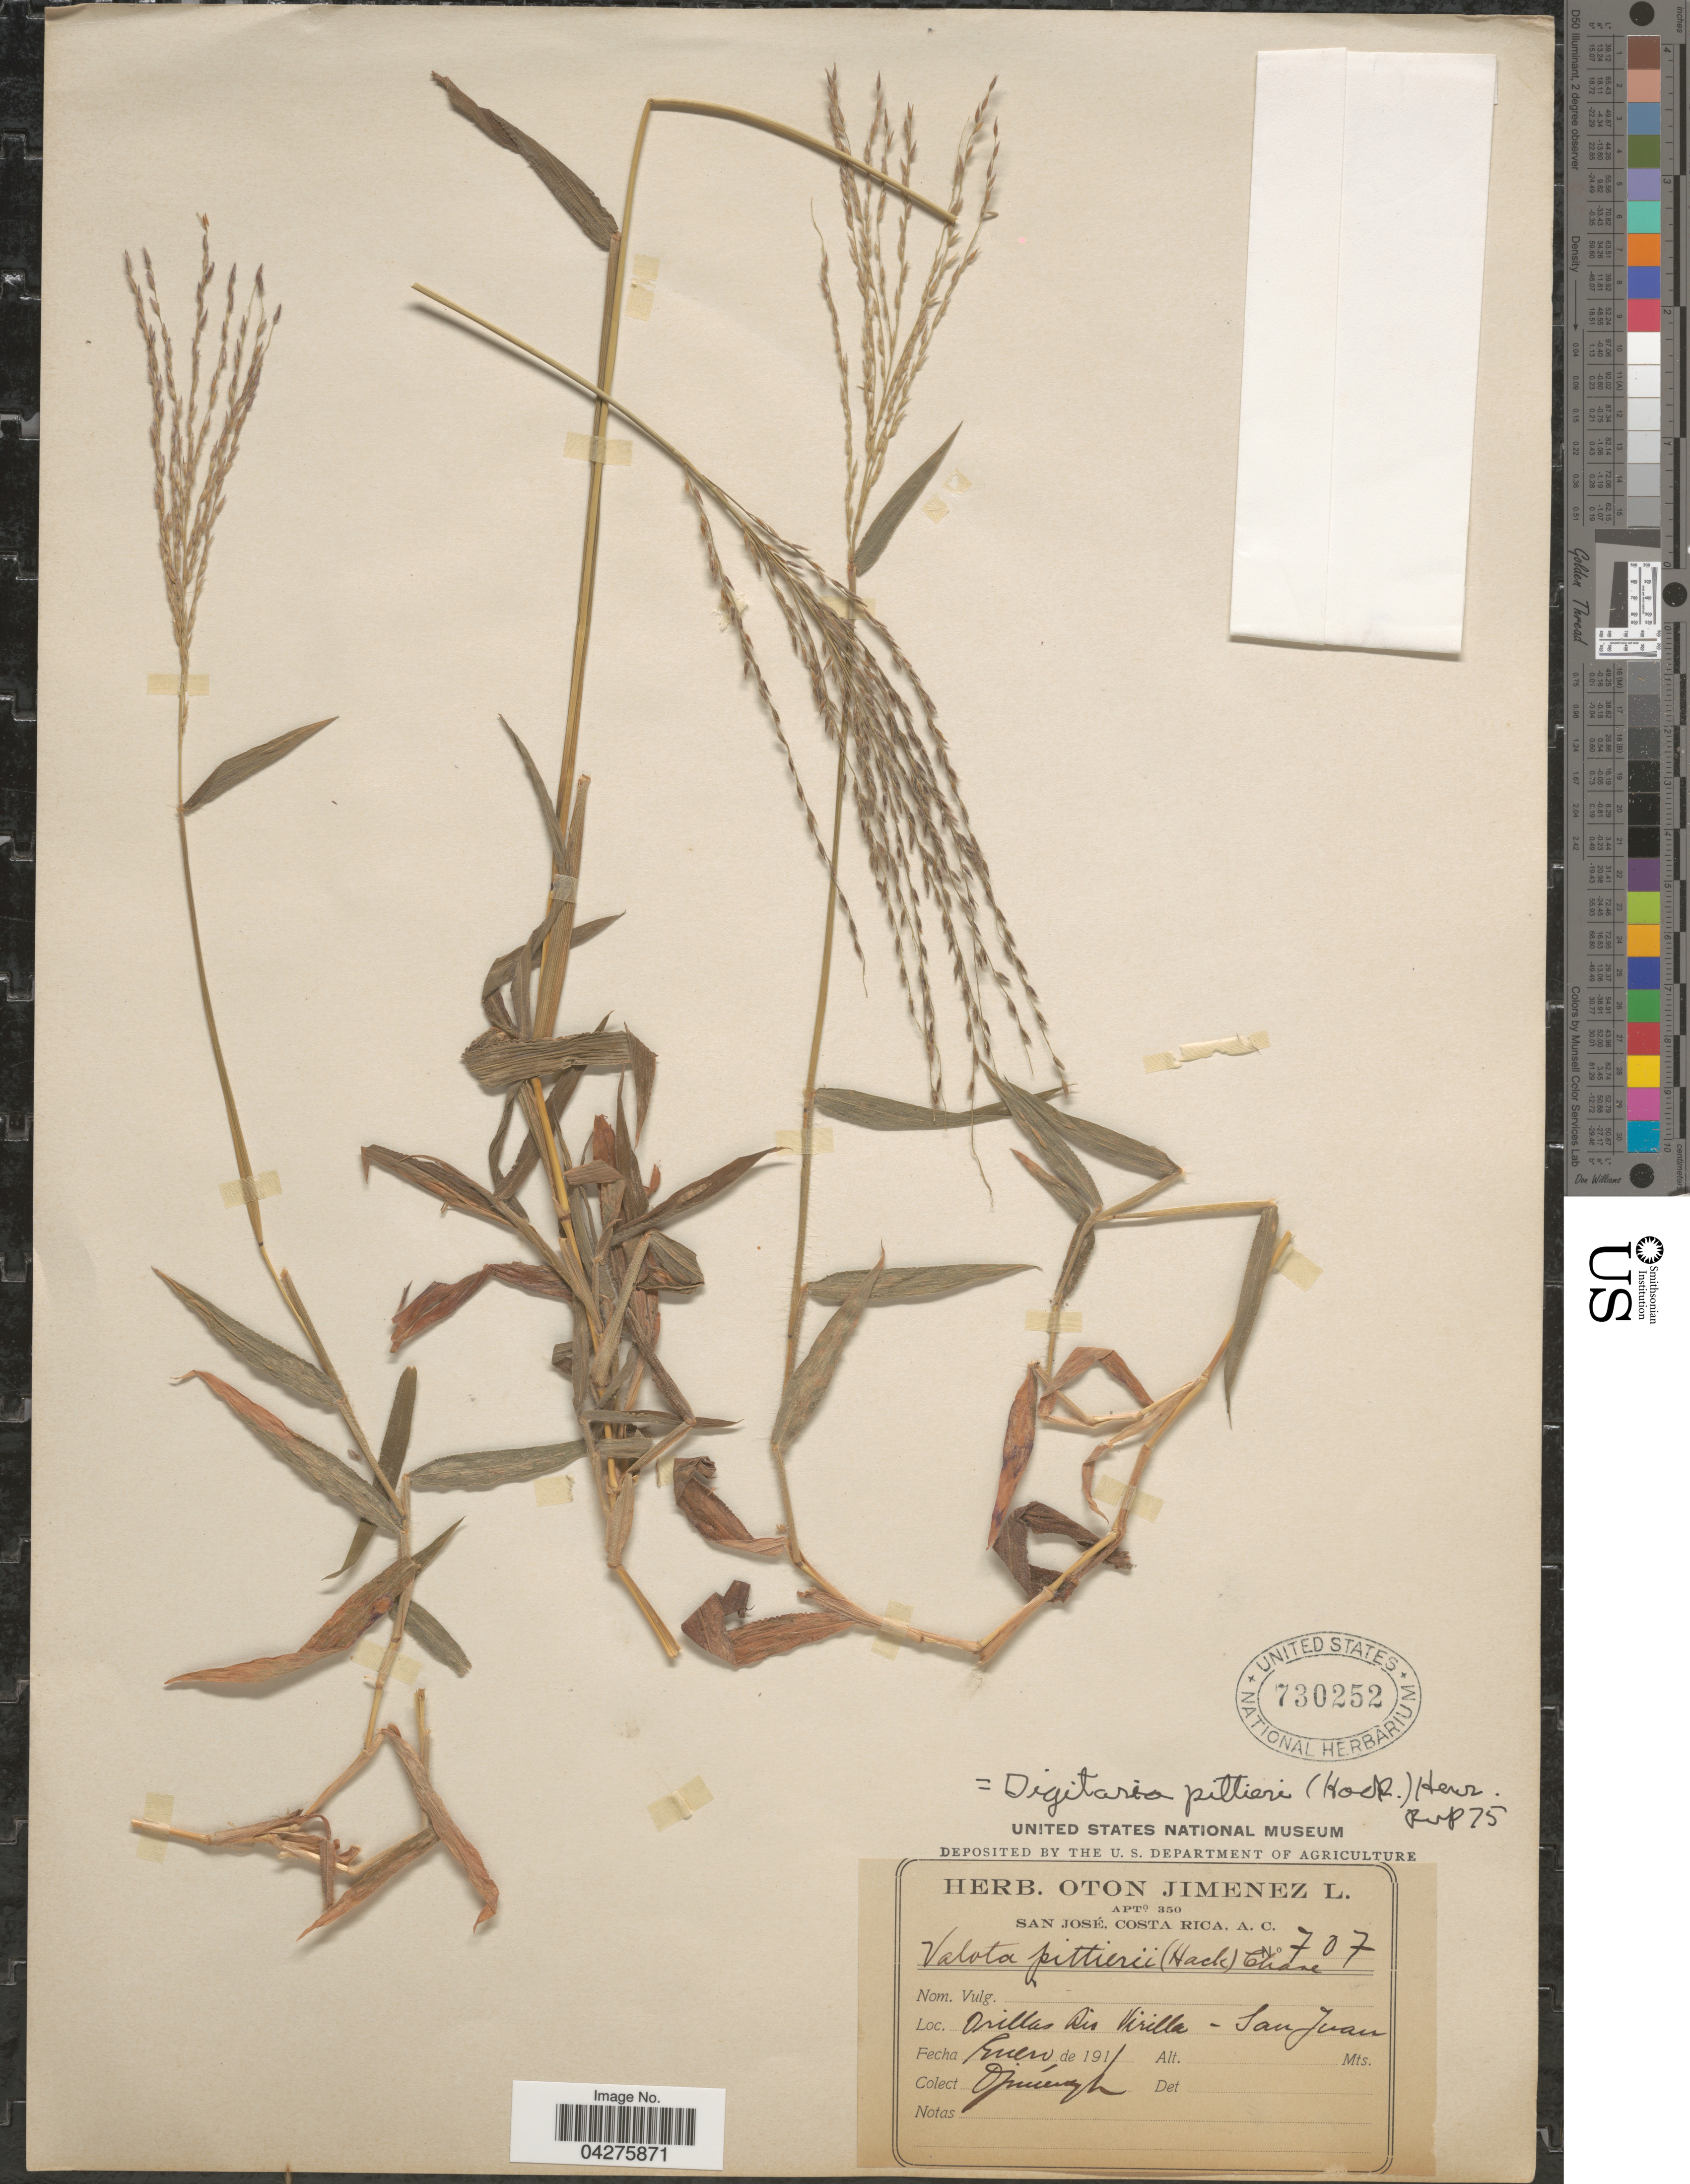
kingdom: Plantae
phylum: Tracheophyta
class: Liliopsida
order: Poales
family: Poaceae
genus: Digitaria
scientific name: Digitaria pittieri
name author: (Hack.) Henr.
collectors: O. Jiménez L.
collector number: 707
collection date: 1911-01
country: Costa Rica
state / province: San José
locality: Orillas Rio Virilla - San Juan.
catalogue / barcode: US 730252